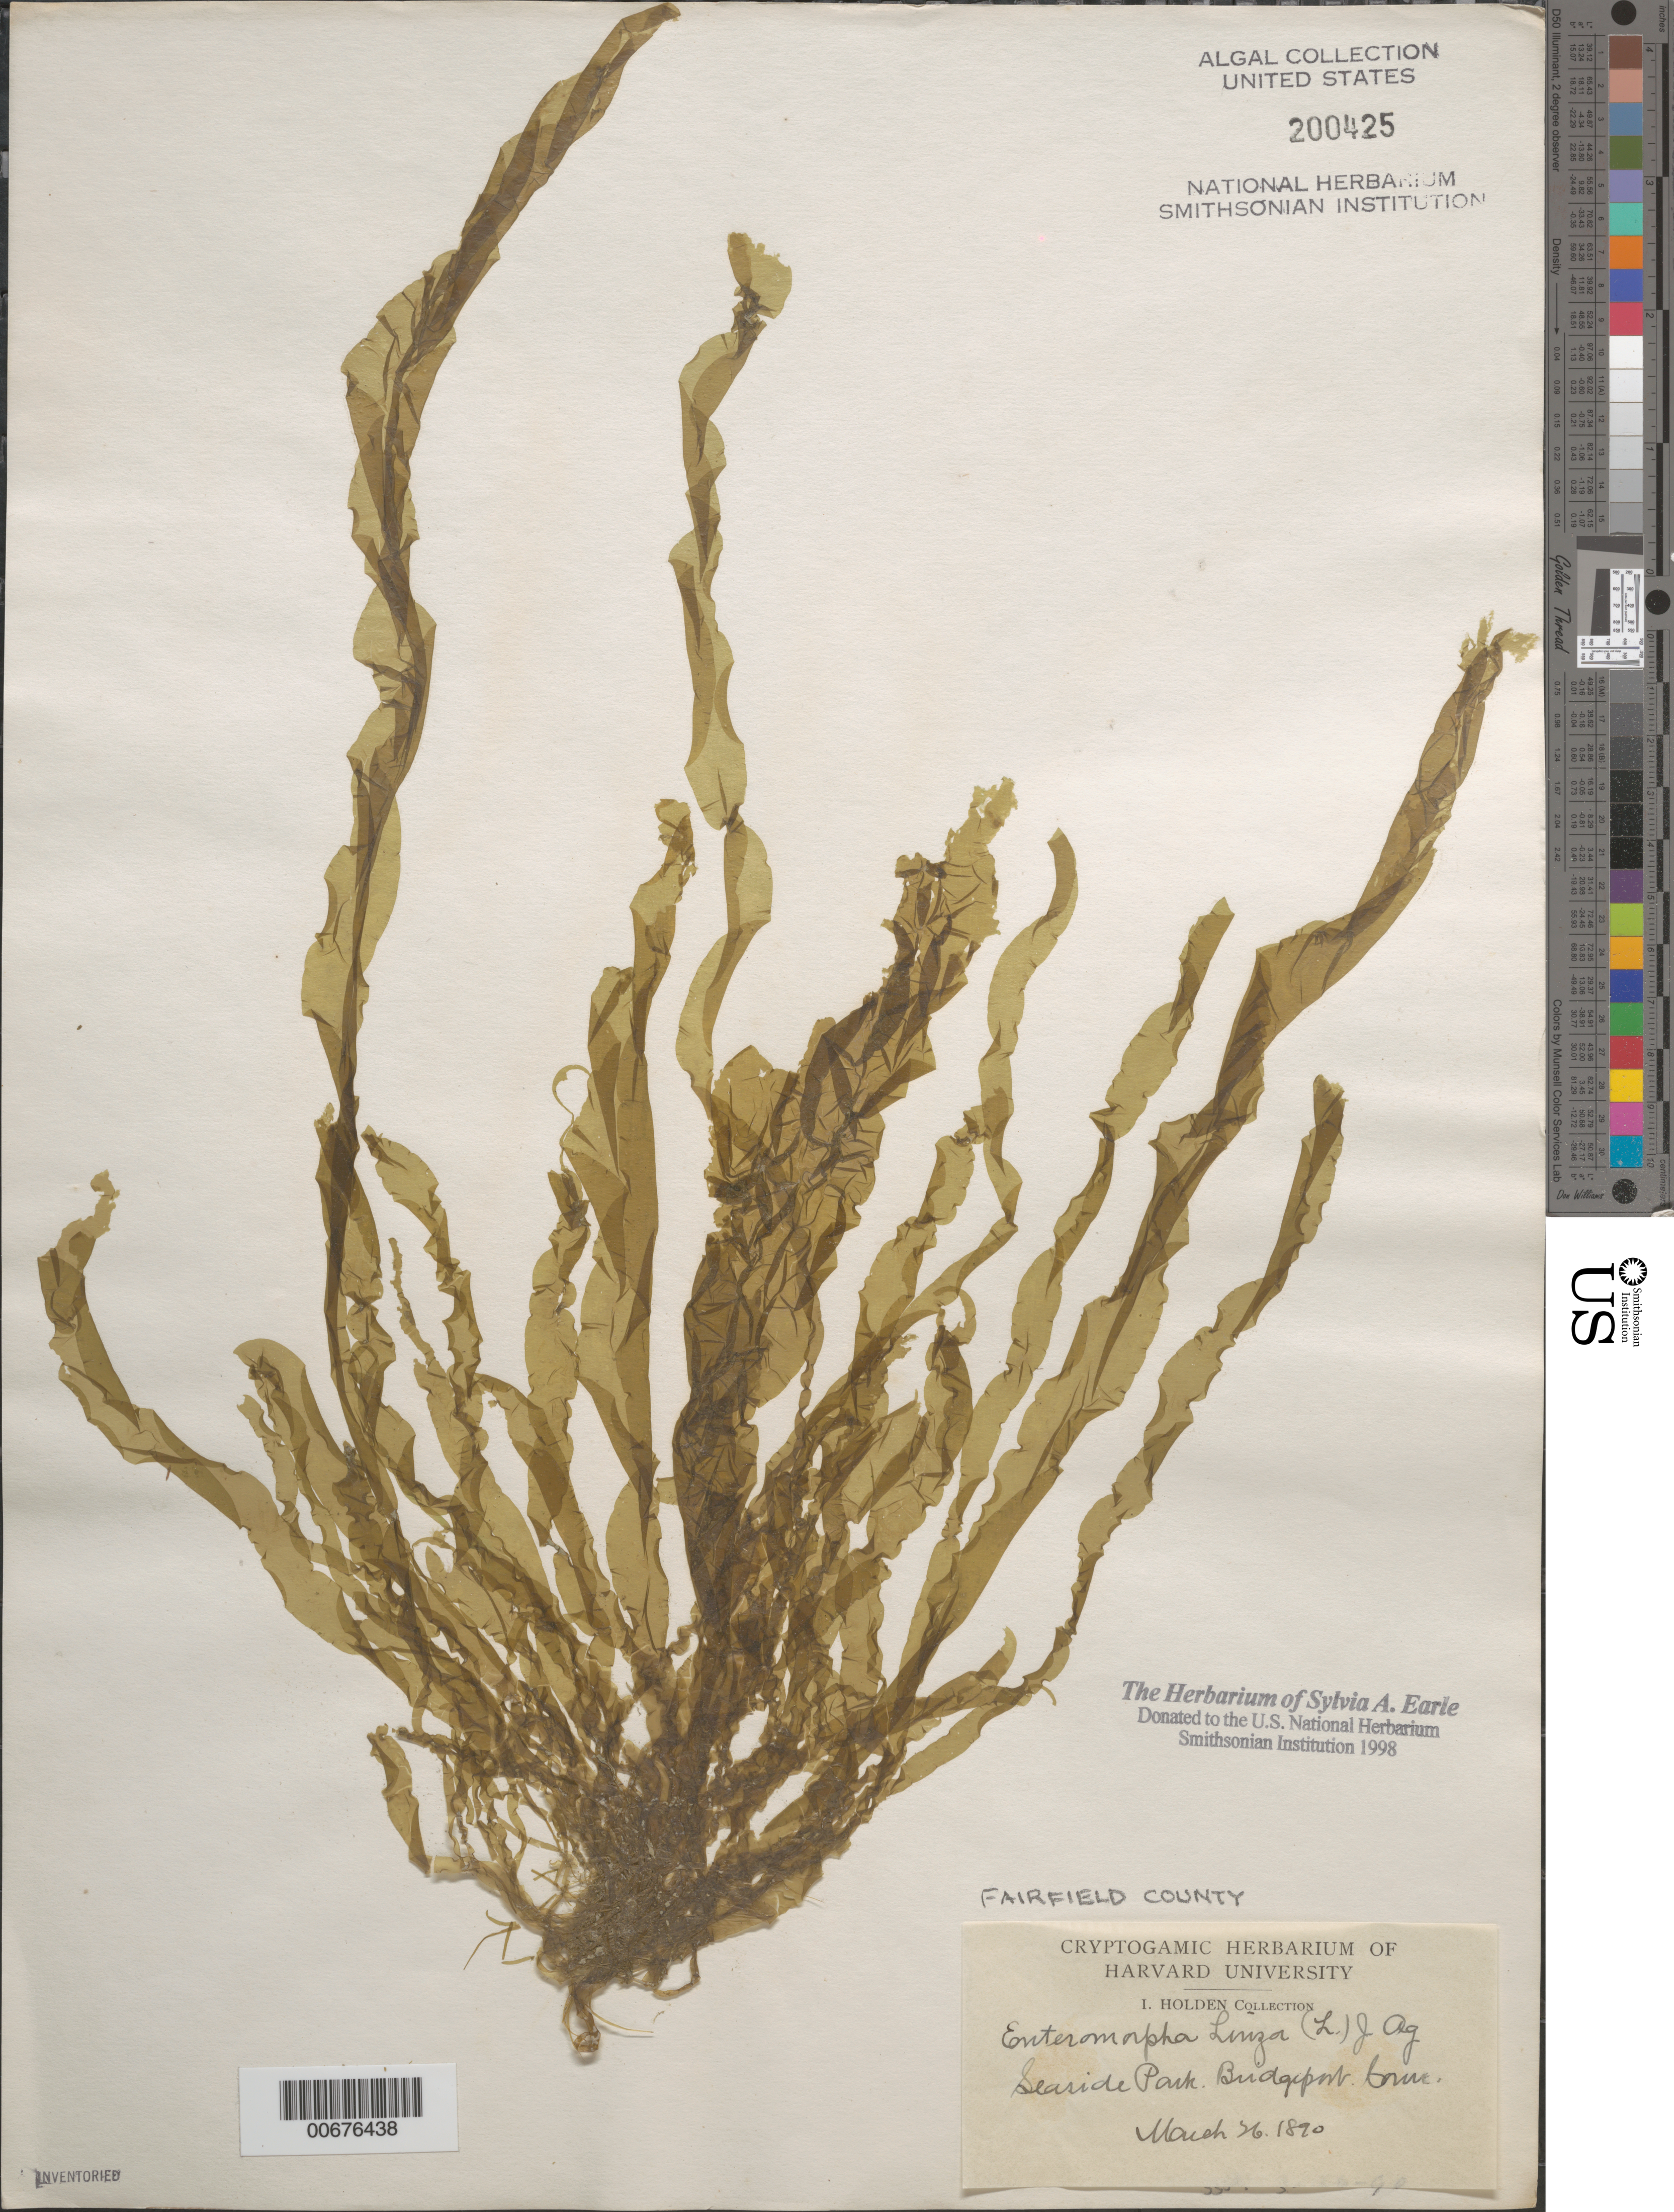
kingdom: Plantae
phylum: Chlorophyta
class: Ulvophyceae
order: Ulvales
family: Ulvaceae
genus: Ulva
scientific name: Ulva linza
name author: L.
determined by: Algae name updating Project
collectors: I. Holden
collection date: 1890-03-26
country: United States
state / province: Connecticut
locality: Fairfield County. Seaside Park. Bridgeport.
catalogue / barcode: US 200425